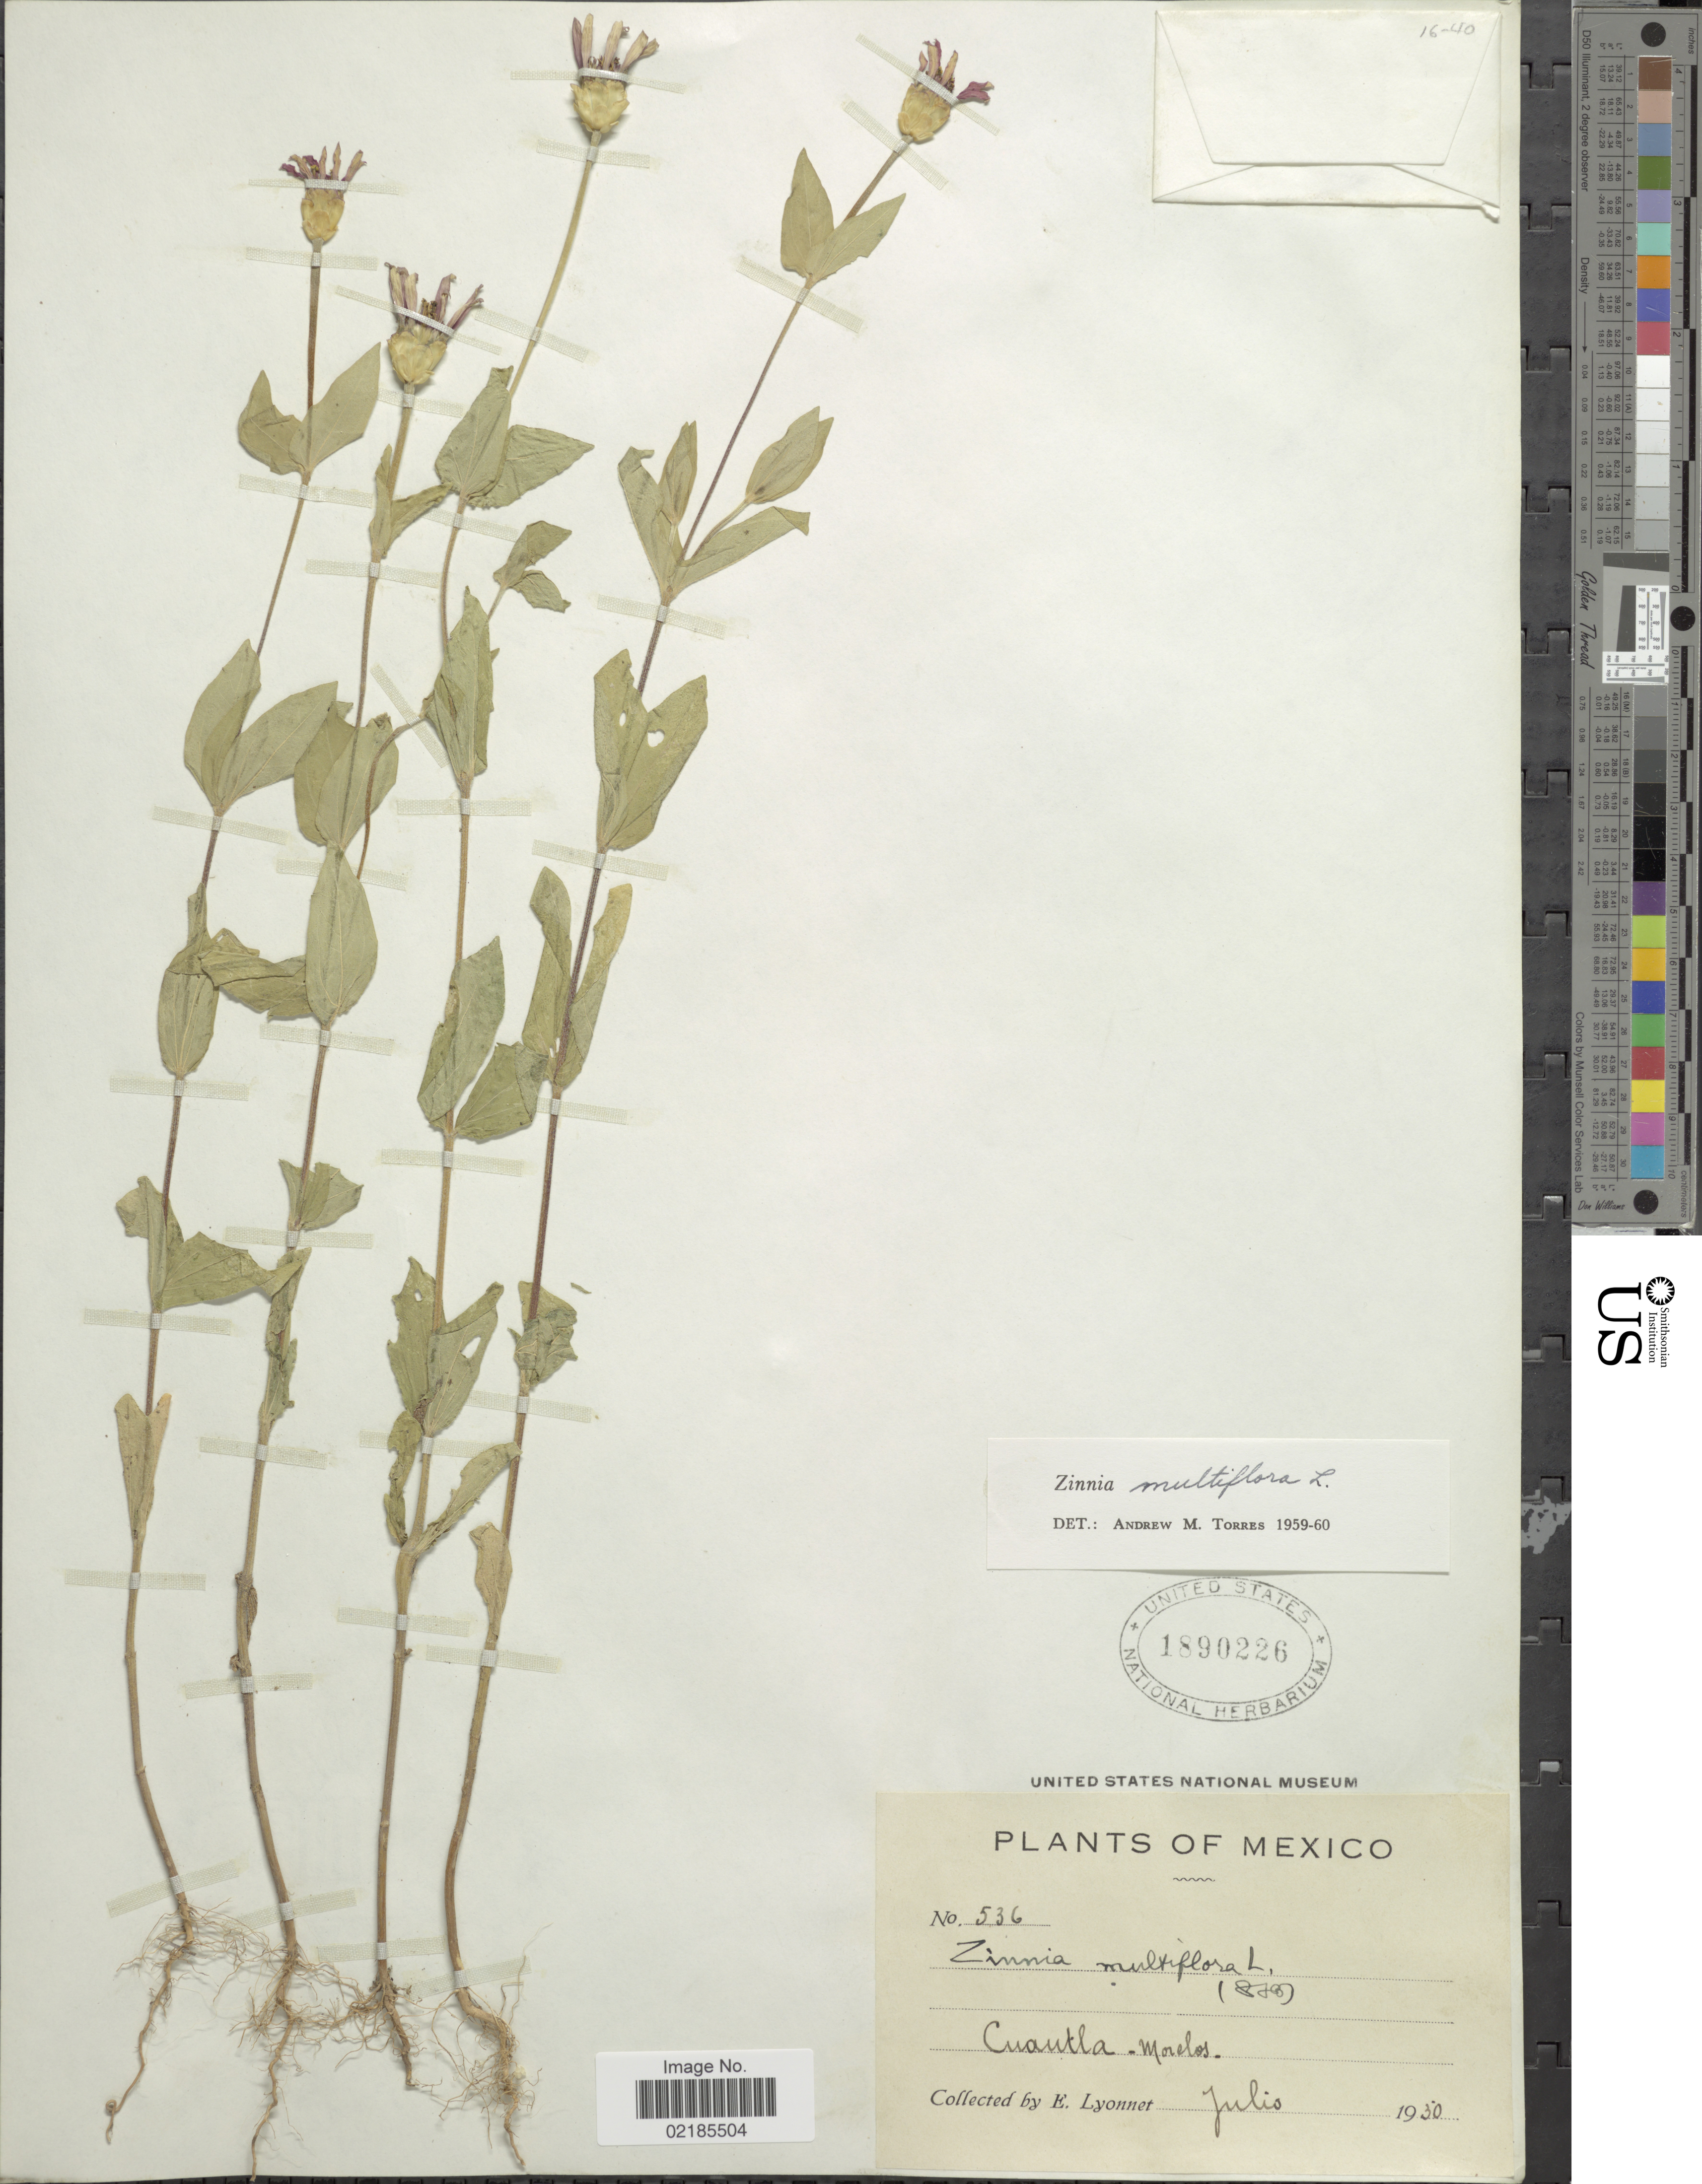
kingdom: Plantae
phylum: Tracheophyta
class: Magnoliopsida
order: Asterales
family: Asteraceae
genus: Zinnia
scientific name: Zinnia peruviana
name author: (L.) L.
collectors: E. Lyonnet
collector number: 536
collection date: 1950-07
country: Mexico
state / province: Morelos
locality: Cuautla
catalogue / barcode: US 1890226